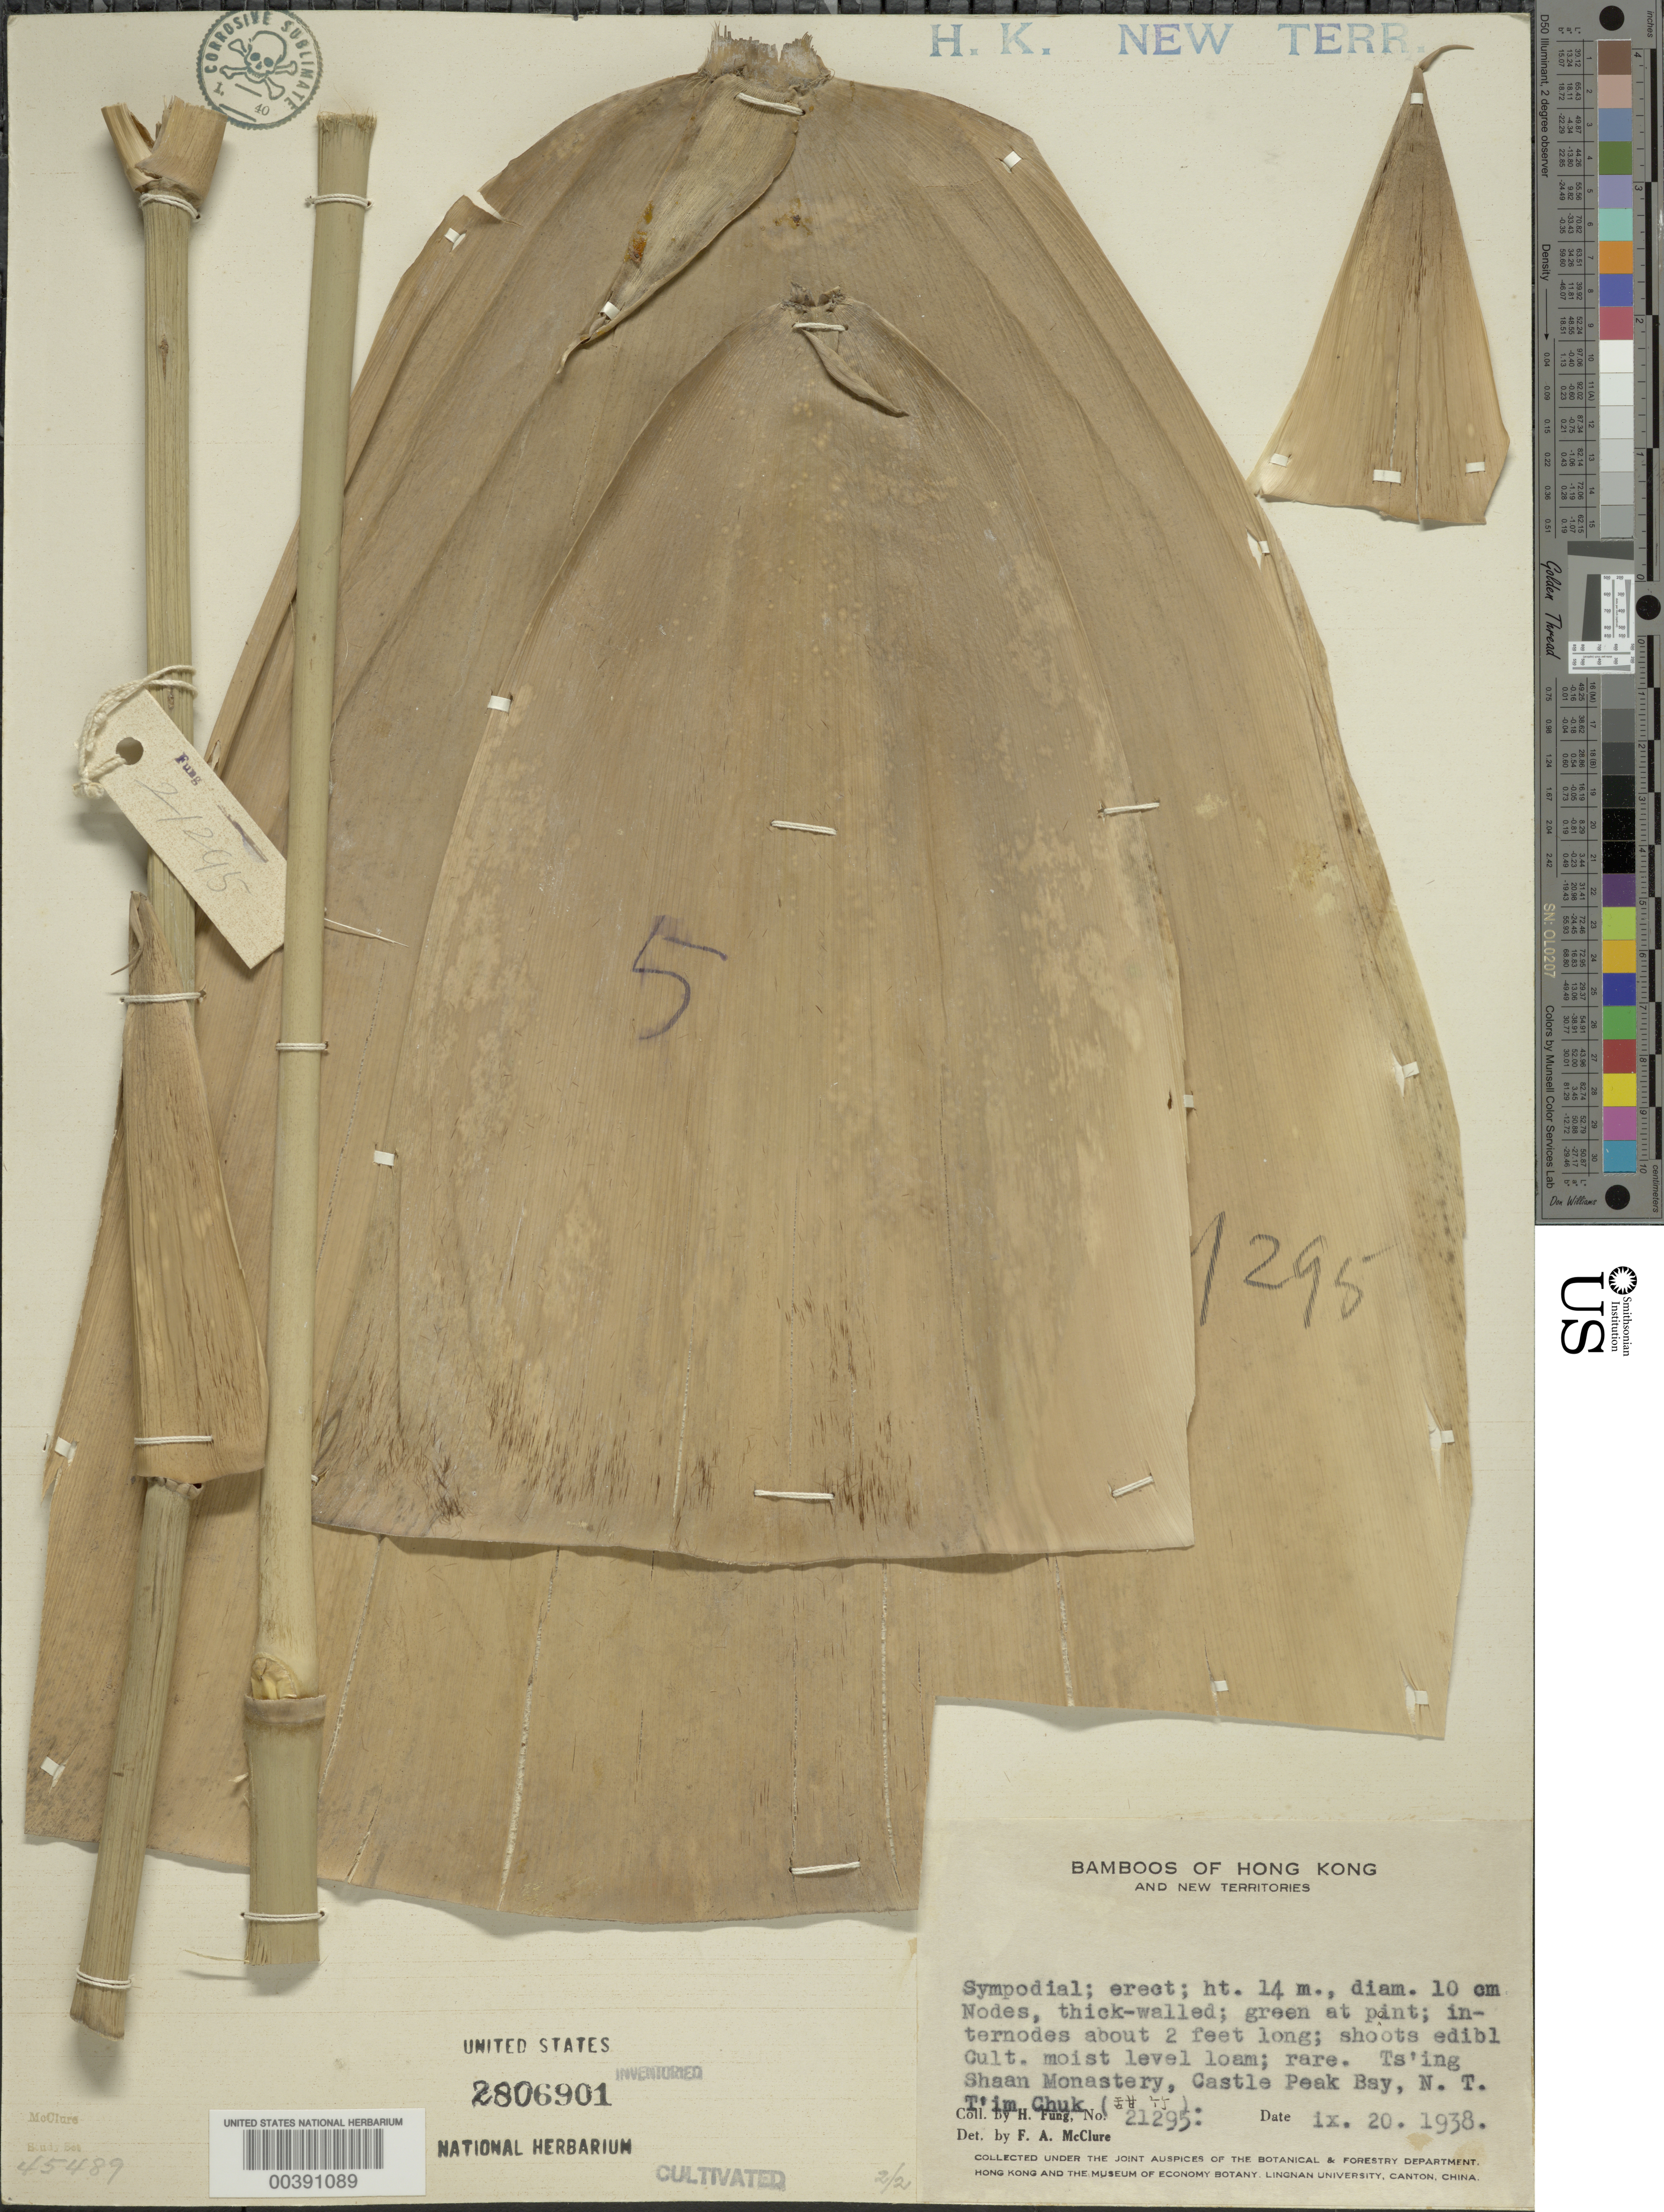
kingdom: Plantae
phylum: Tracheophyta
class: Liliopsida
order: Poales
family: Poaceae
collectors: H. L. Fung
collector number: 21295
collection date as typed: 20 Sep 1938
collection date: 1938-09-20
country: China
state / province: Hong Kong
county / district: New Territories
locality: Castle peak bay, shaan monastery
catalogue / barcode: US 2806901